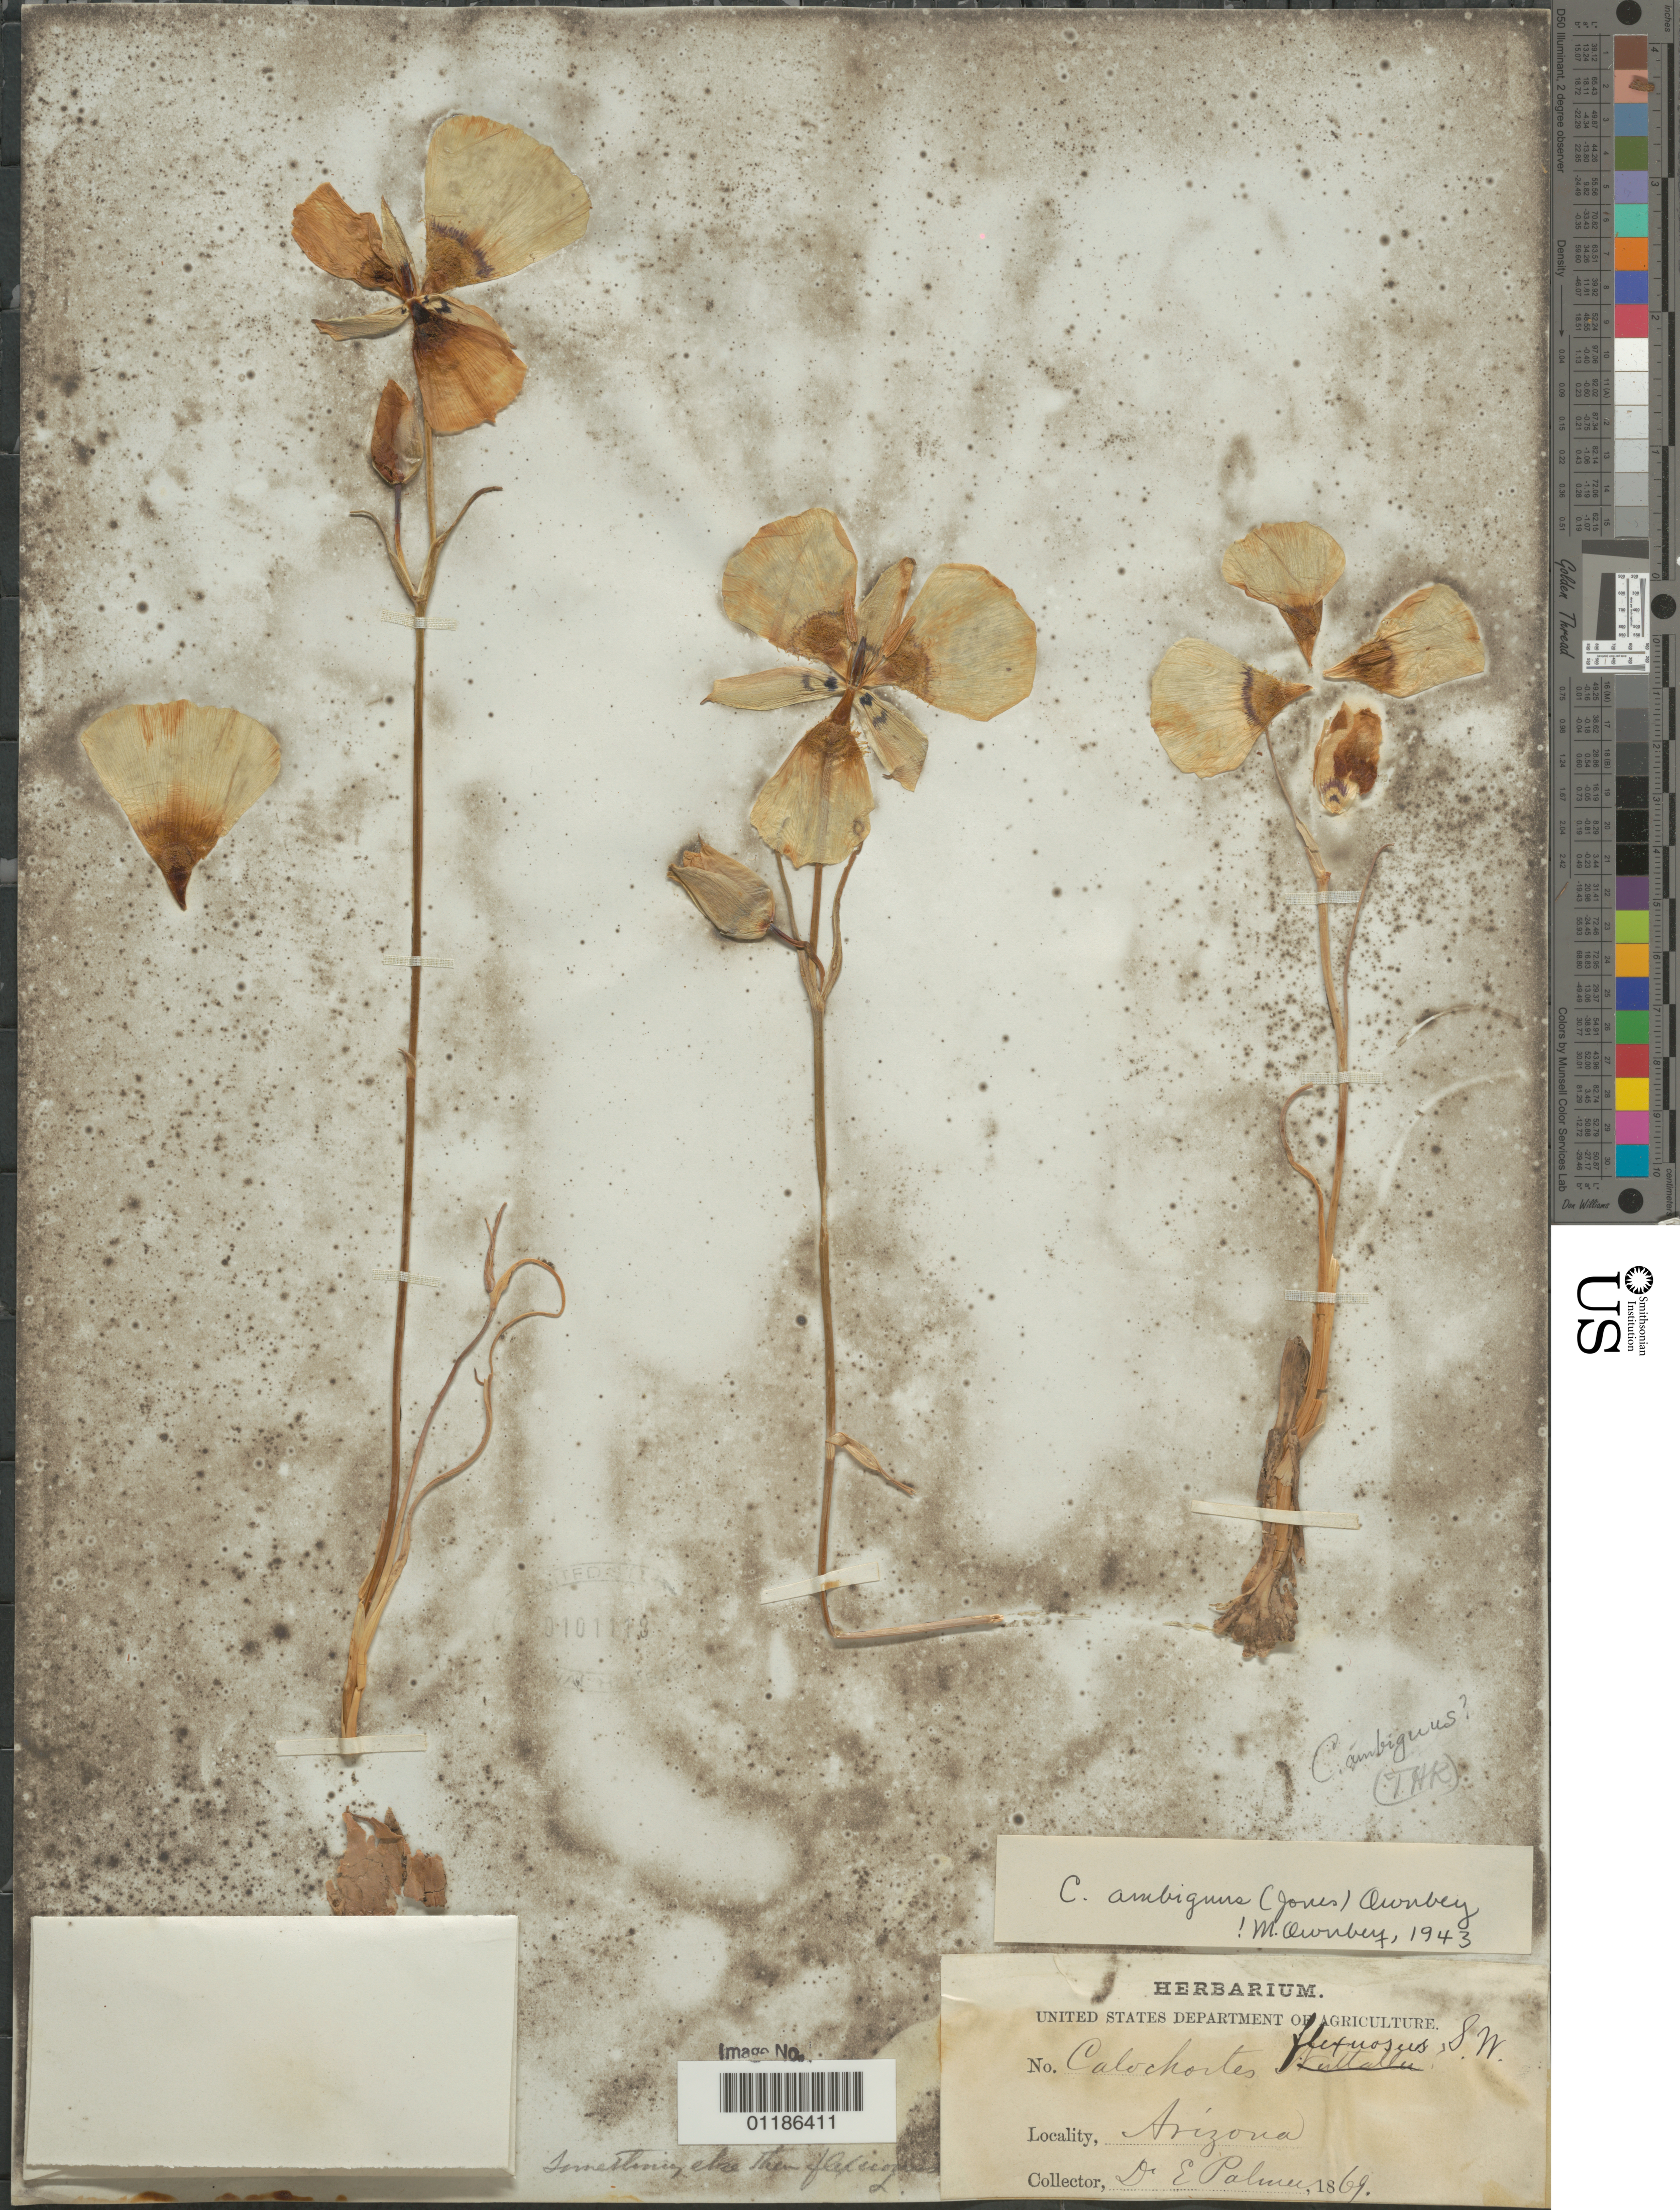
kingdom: Plantae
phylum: Tracheophyta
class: Liliopsida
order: Liliales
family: Liliaceae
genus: Calochortus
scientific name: Calochortus ambiguus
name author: (M.E. Jones) Ownbey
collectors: E. Palmer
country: United States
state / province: Arizona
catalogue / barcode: US 101118